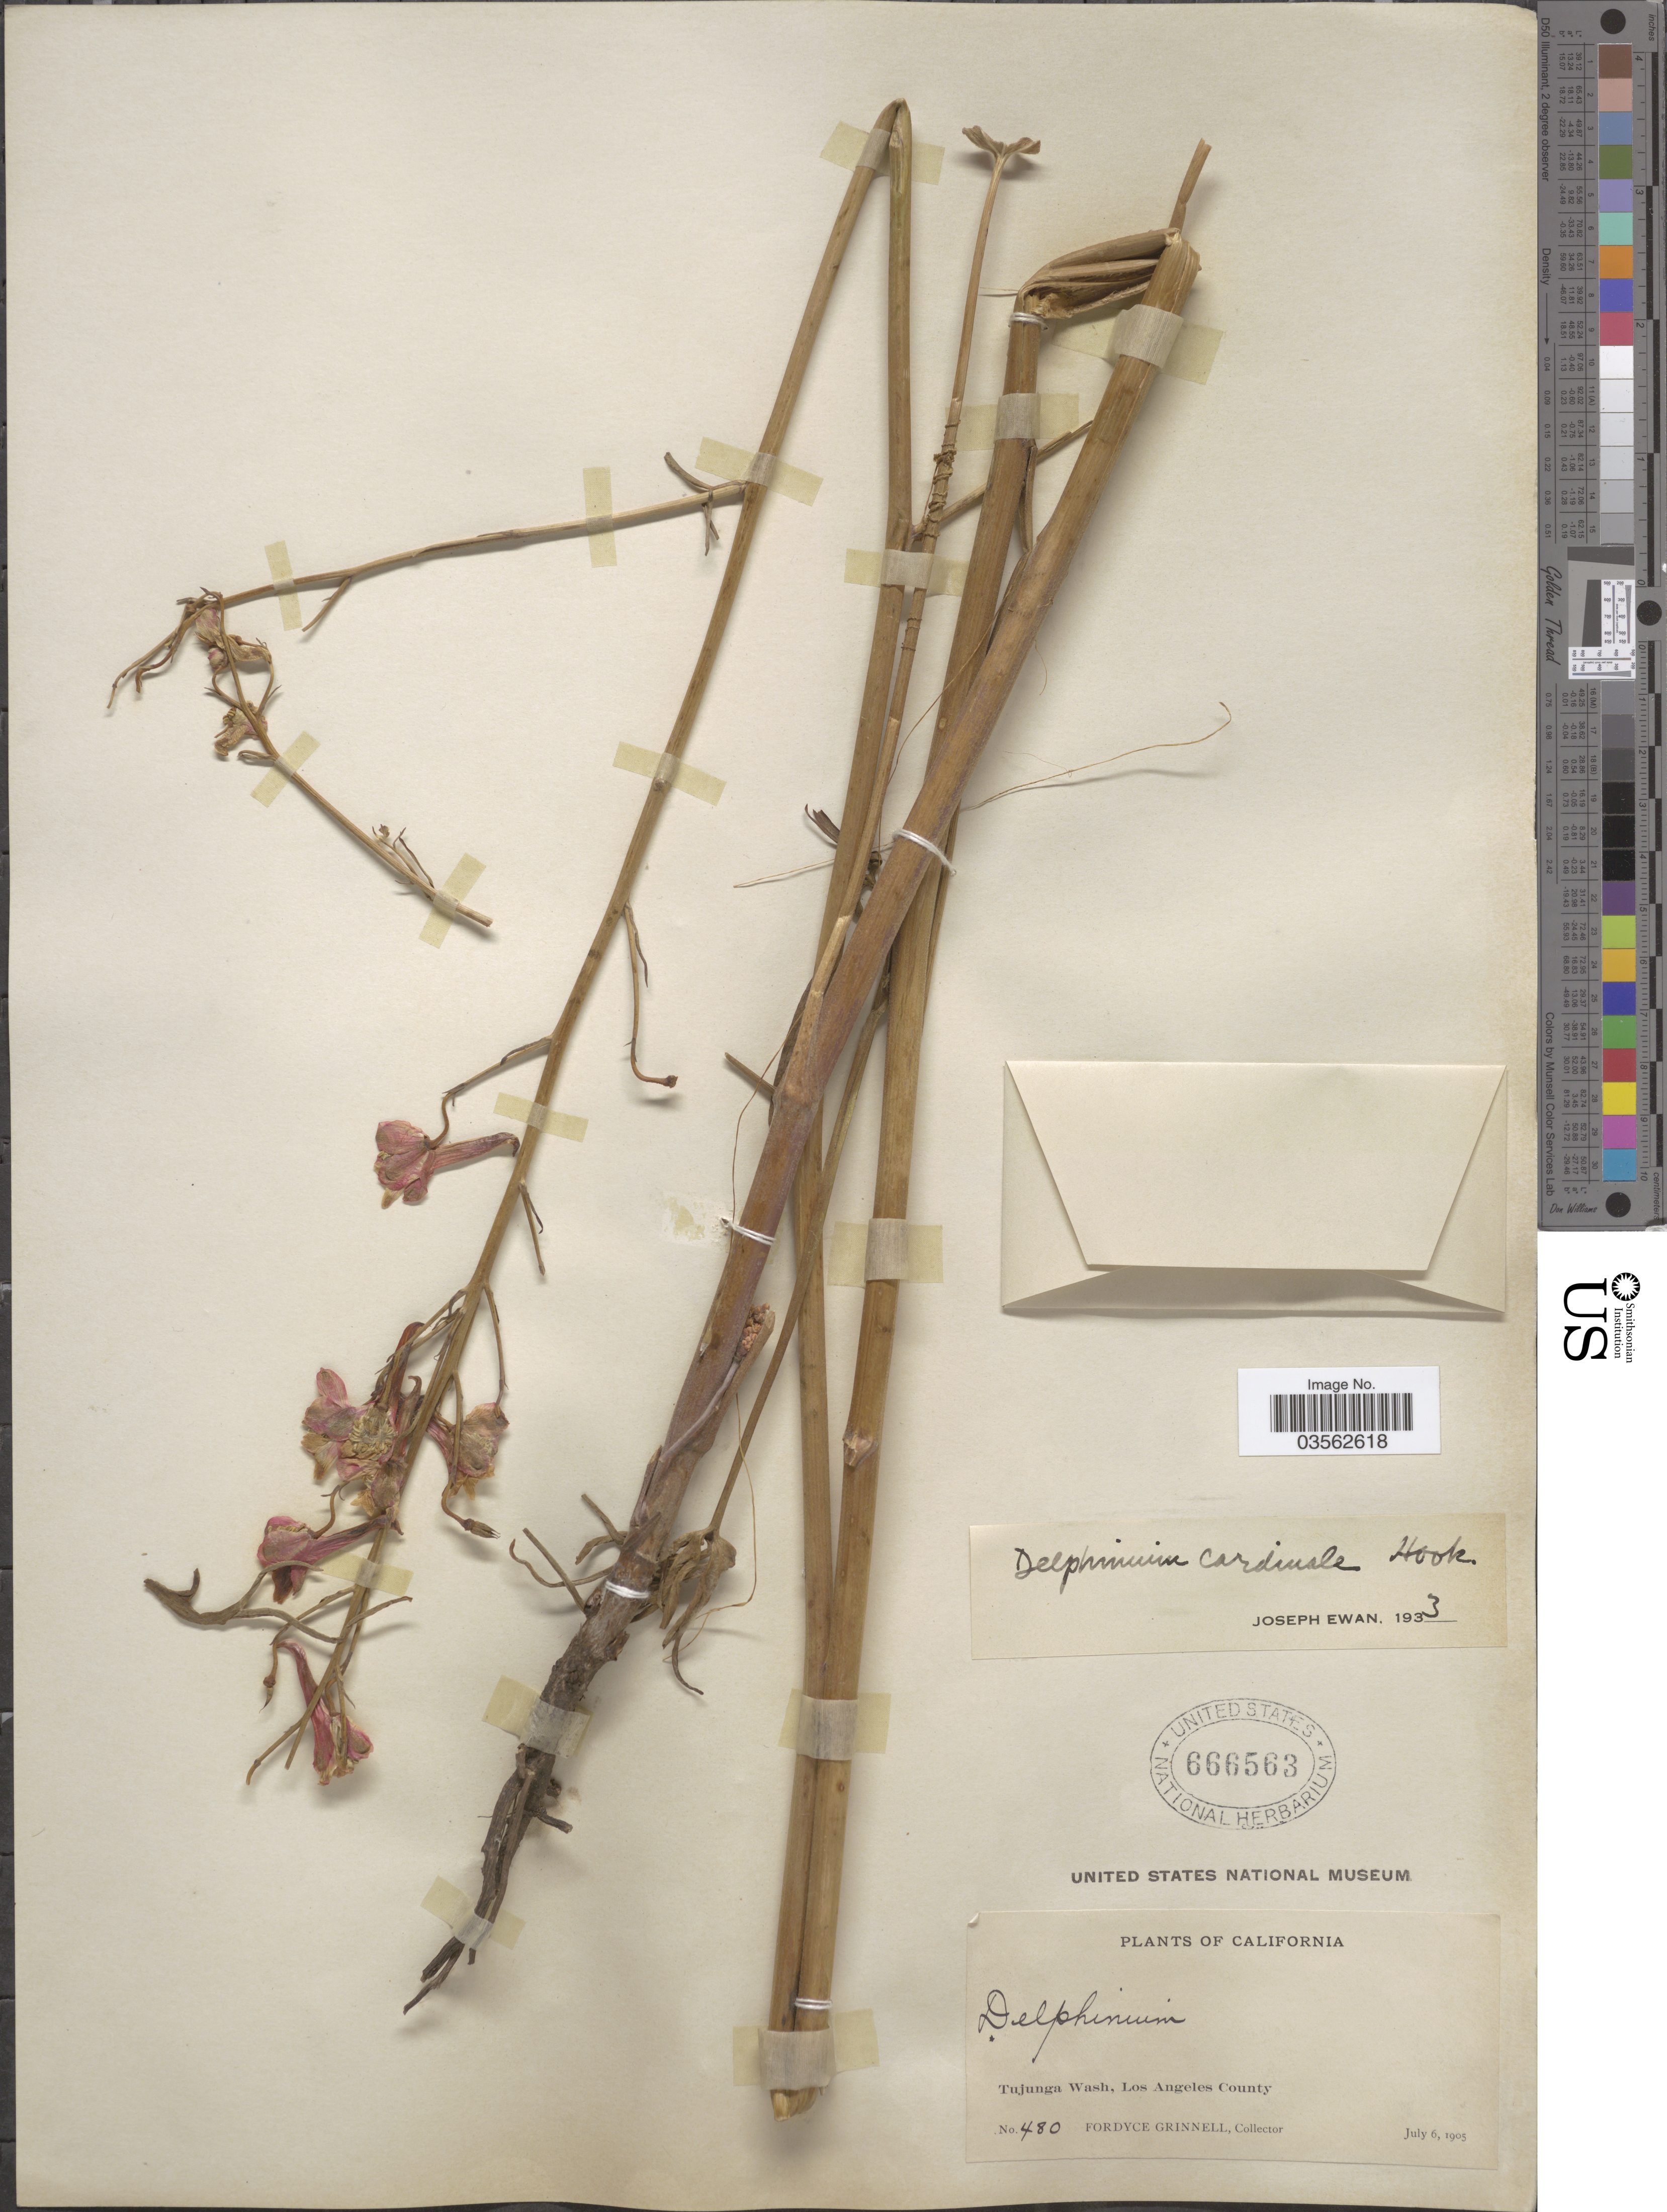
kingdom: Plantae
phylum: Tracheophyta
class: Magnoliopsida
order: Ranunculales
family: Ranunculaceae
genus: Delphinium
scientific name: Delphinium cardinale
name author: Hook.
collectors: F. Grinnell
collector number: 480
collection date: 1905-07-06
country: United States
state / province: California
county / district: Los Angeles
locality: Tujunga Wash, Los Angeles County.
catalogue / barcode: US 666563